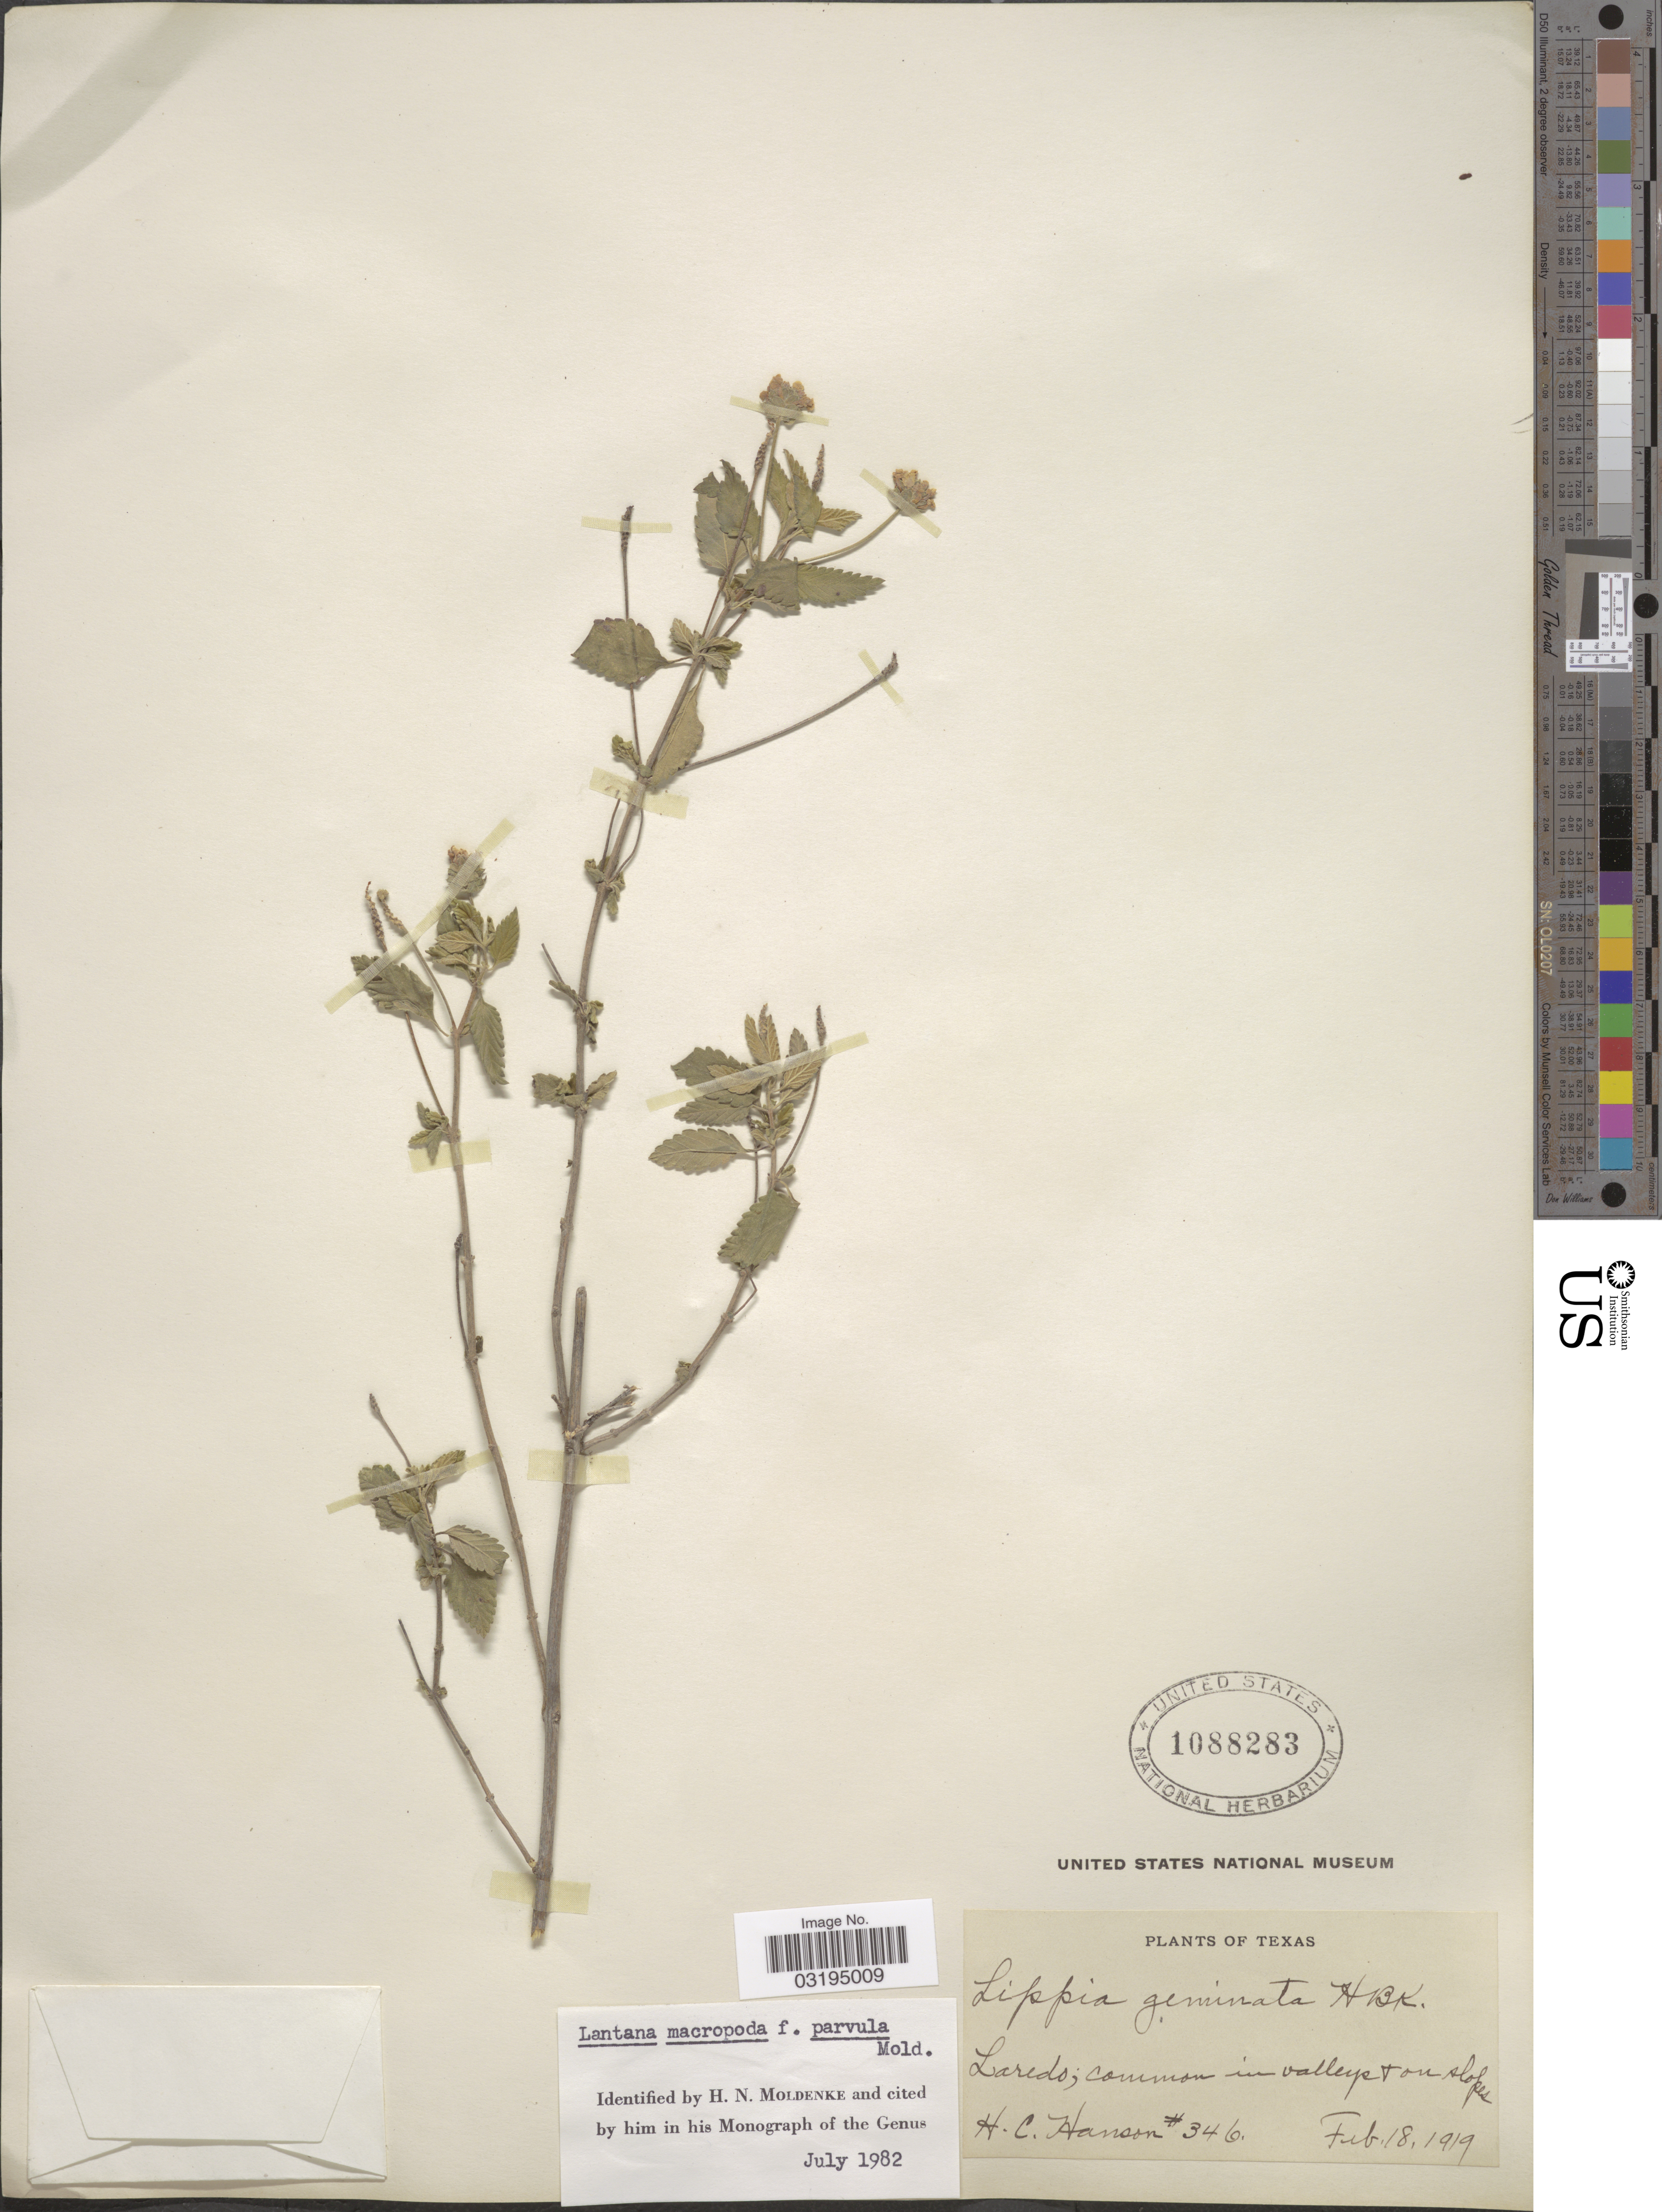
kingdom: Plantae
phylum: Tracheophyta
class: Magnoliopsida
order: Lamiales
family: Verbenaceae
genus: Lantana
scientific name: Lantana macropoda f. parvula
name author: Moldenke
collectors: H. Hanson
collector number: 346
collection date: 1919-02-18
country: United States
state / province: Texas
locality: Laredo; common in valleys & on slopes.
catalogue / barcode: US 1088283